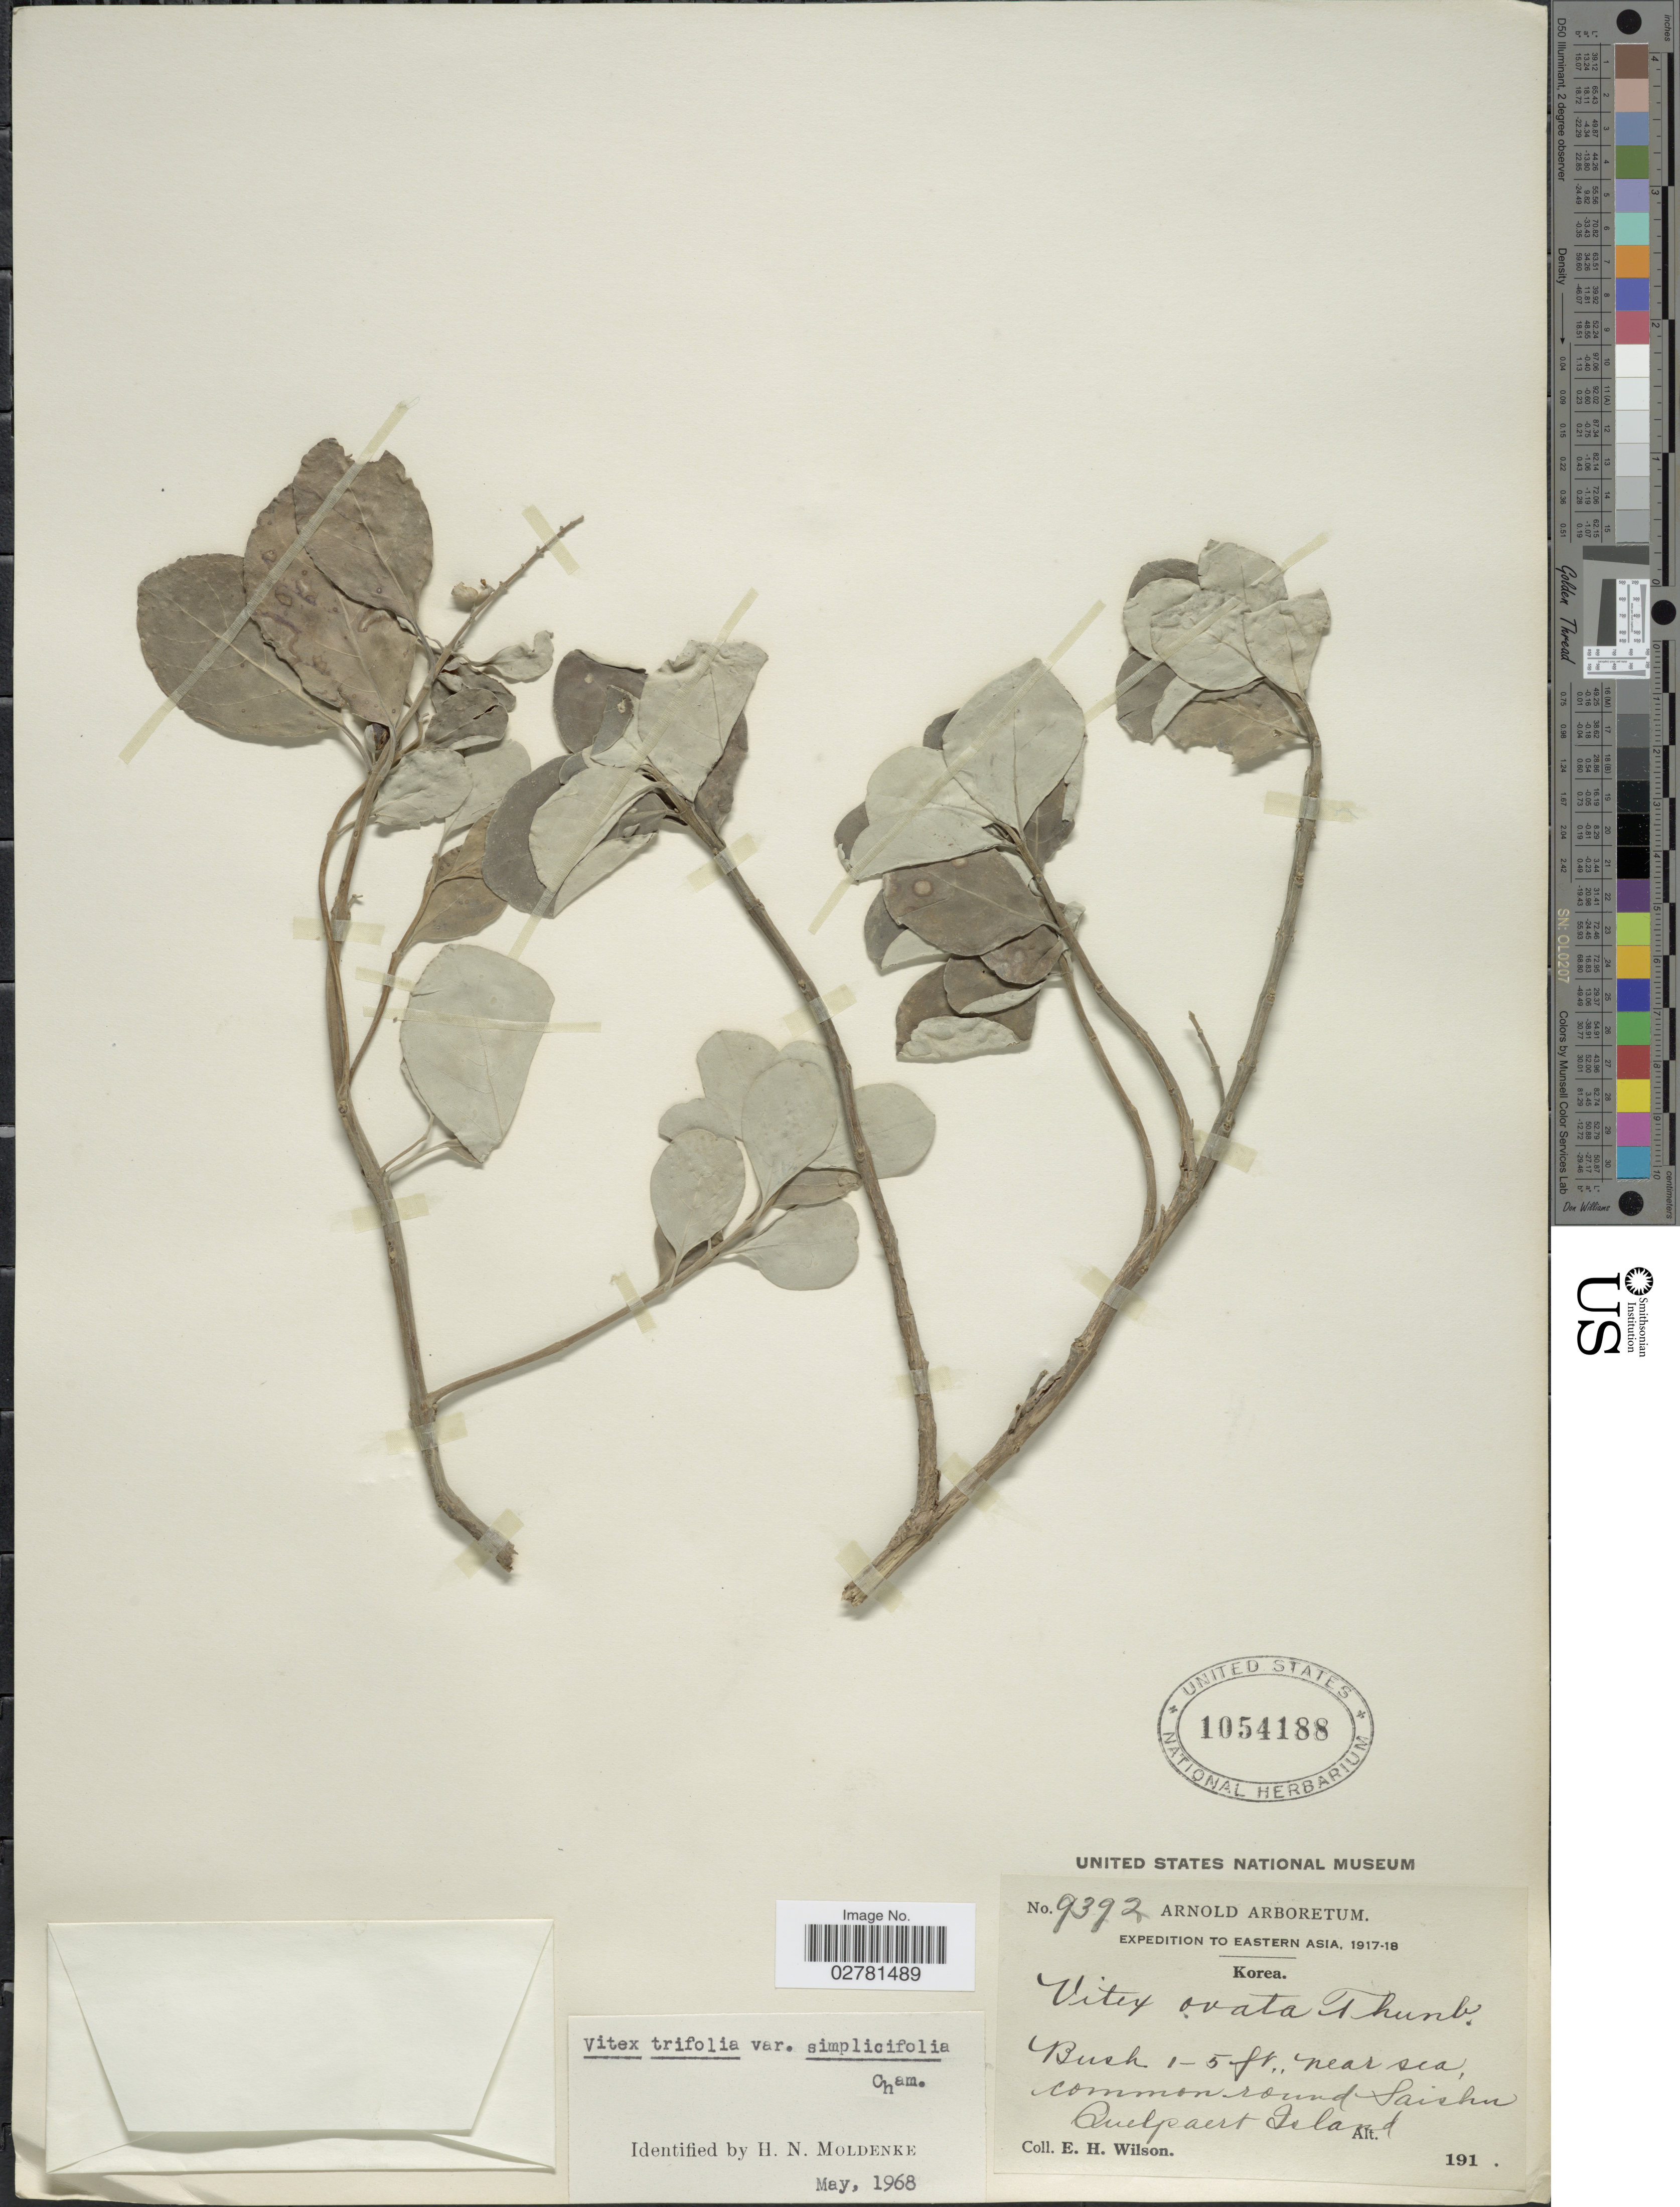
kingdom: Plantae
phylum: Tracheophyta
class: Magnoliopsida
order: Lamiales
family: Lamiaceae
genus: Vitex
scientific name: Vitex trifoliata var. simplicifolia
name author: Cham.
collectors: E. Wilson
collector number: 9392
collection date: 1917/1918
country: South Korea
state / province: Jeju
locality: Korea, near sea, common round Saishu. Quelpaert Island.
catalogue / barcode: US 1054188